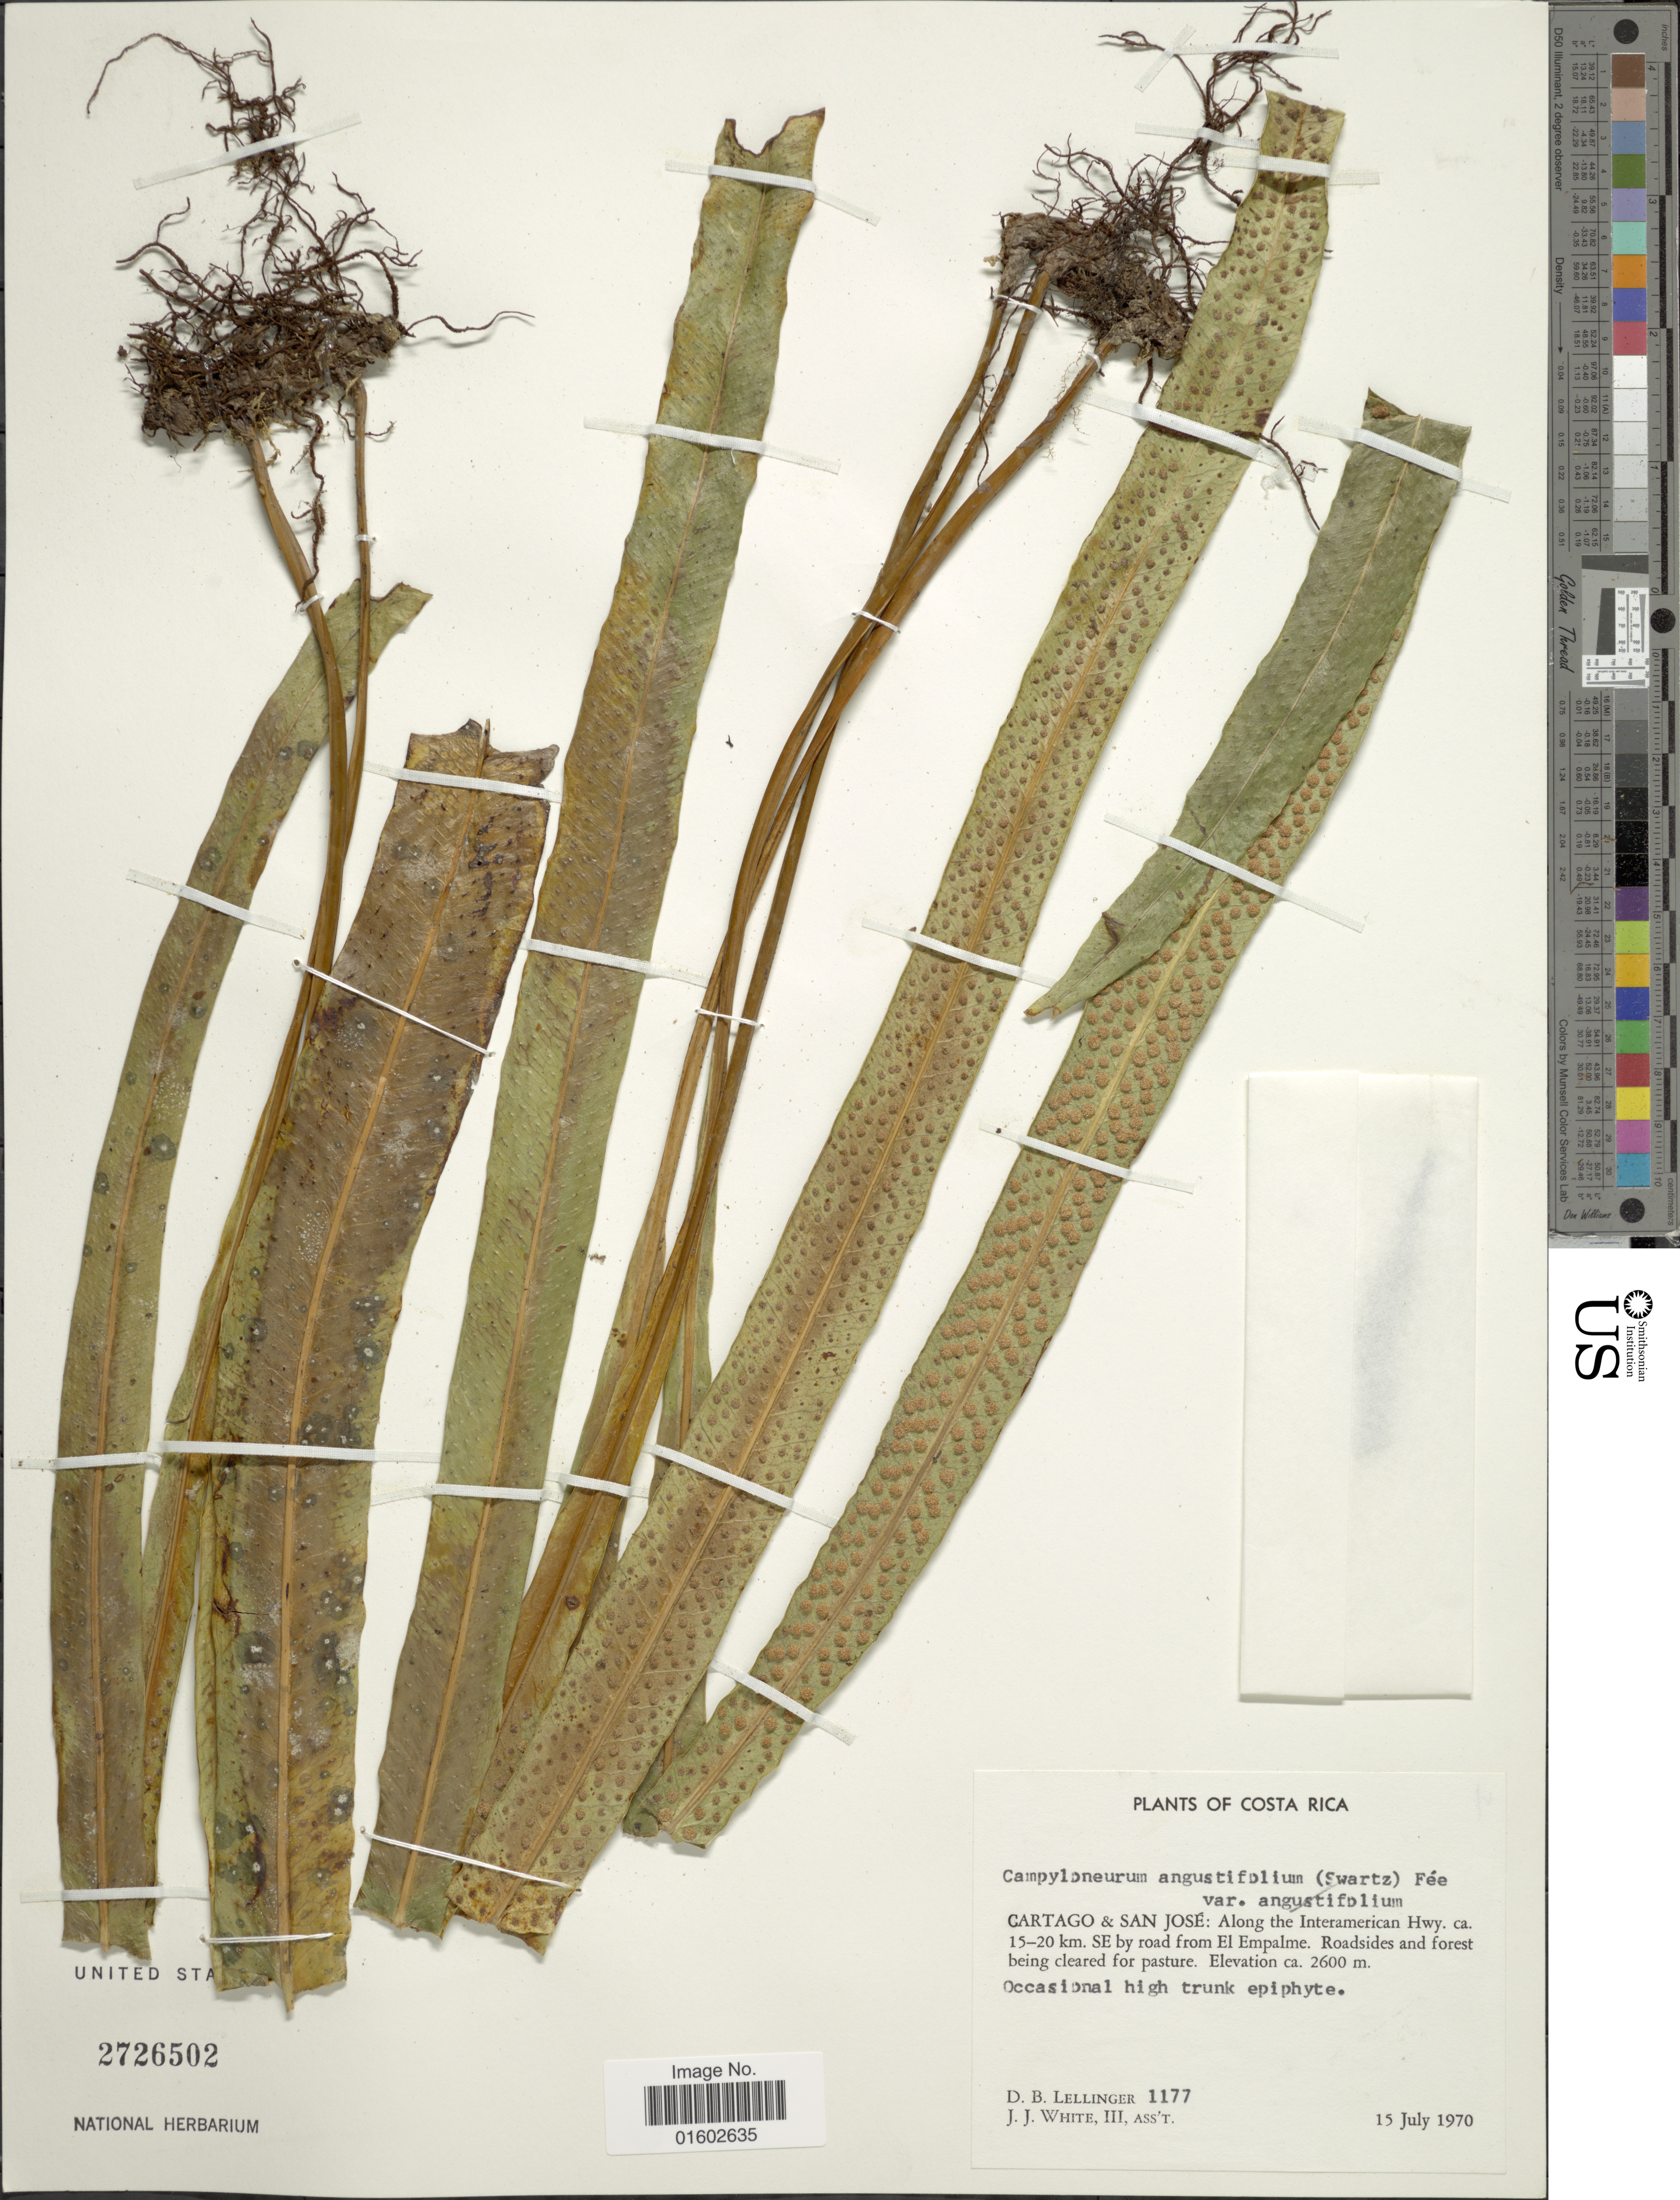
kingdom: Plantae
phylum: Tracheophyta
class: Polypodiopsida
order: Polypodiales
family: Polypodiaceae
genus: Campyloneurum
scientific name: Campyloneurum amphostenon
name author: (Kunze ex Klotzsch) Fée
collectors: D. B. Lellinger & J. J. White III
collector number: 1177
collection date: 1970-07-15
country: Costa Rica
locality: Cartago & San Jose: Along the Interamerican Hwy. ca. 15-20 km. SE by road from El Empalme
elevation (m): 2600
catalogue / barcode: US 2726502